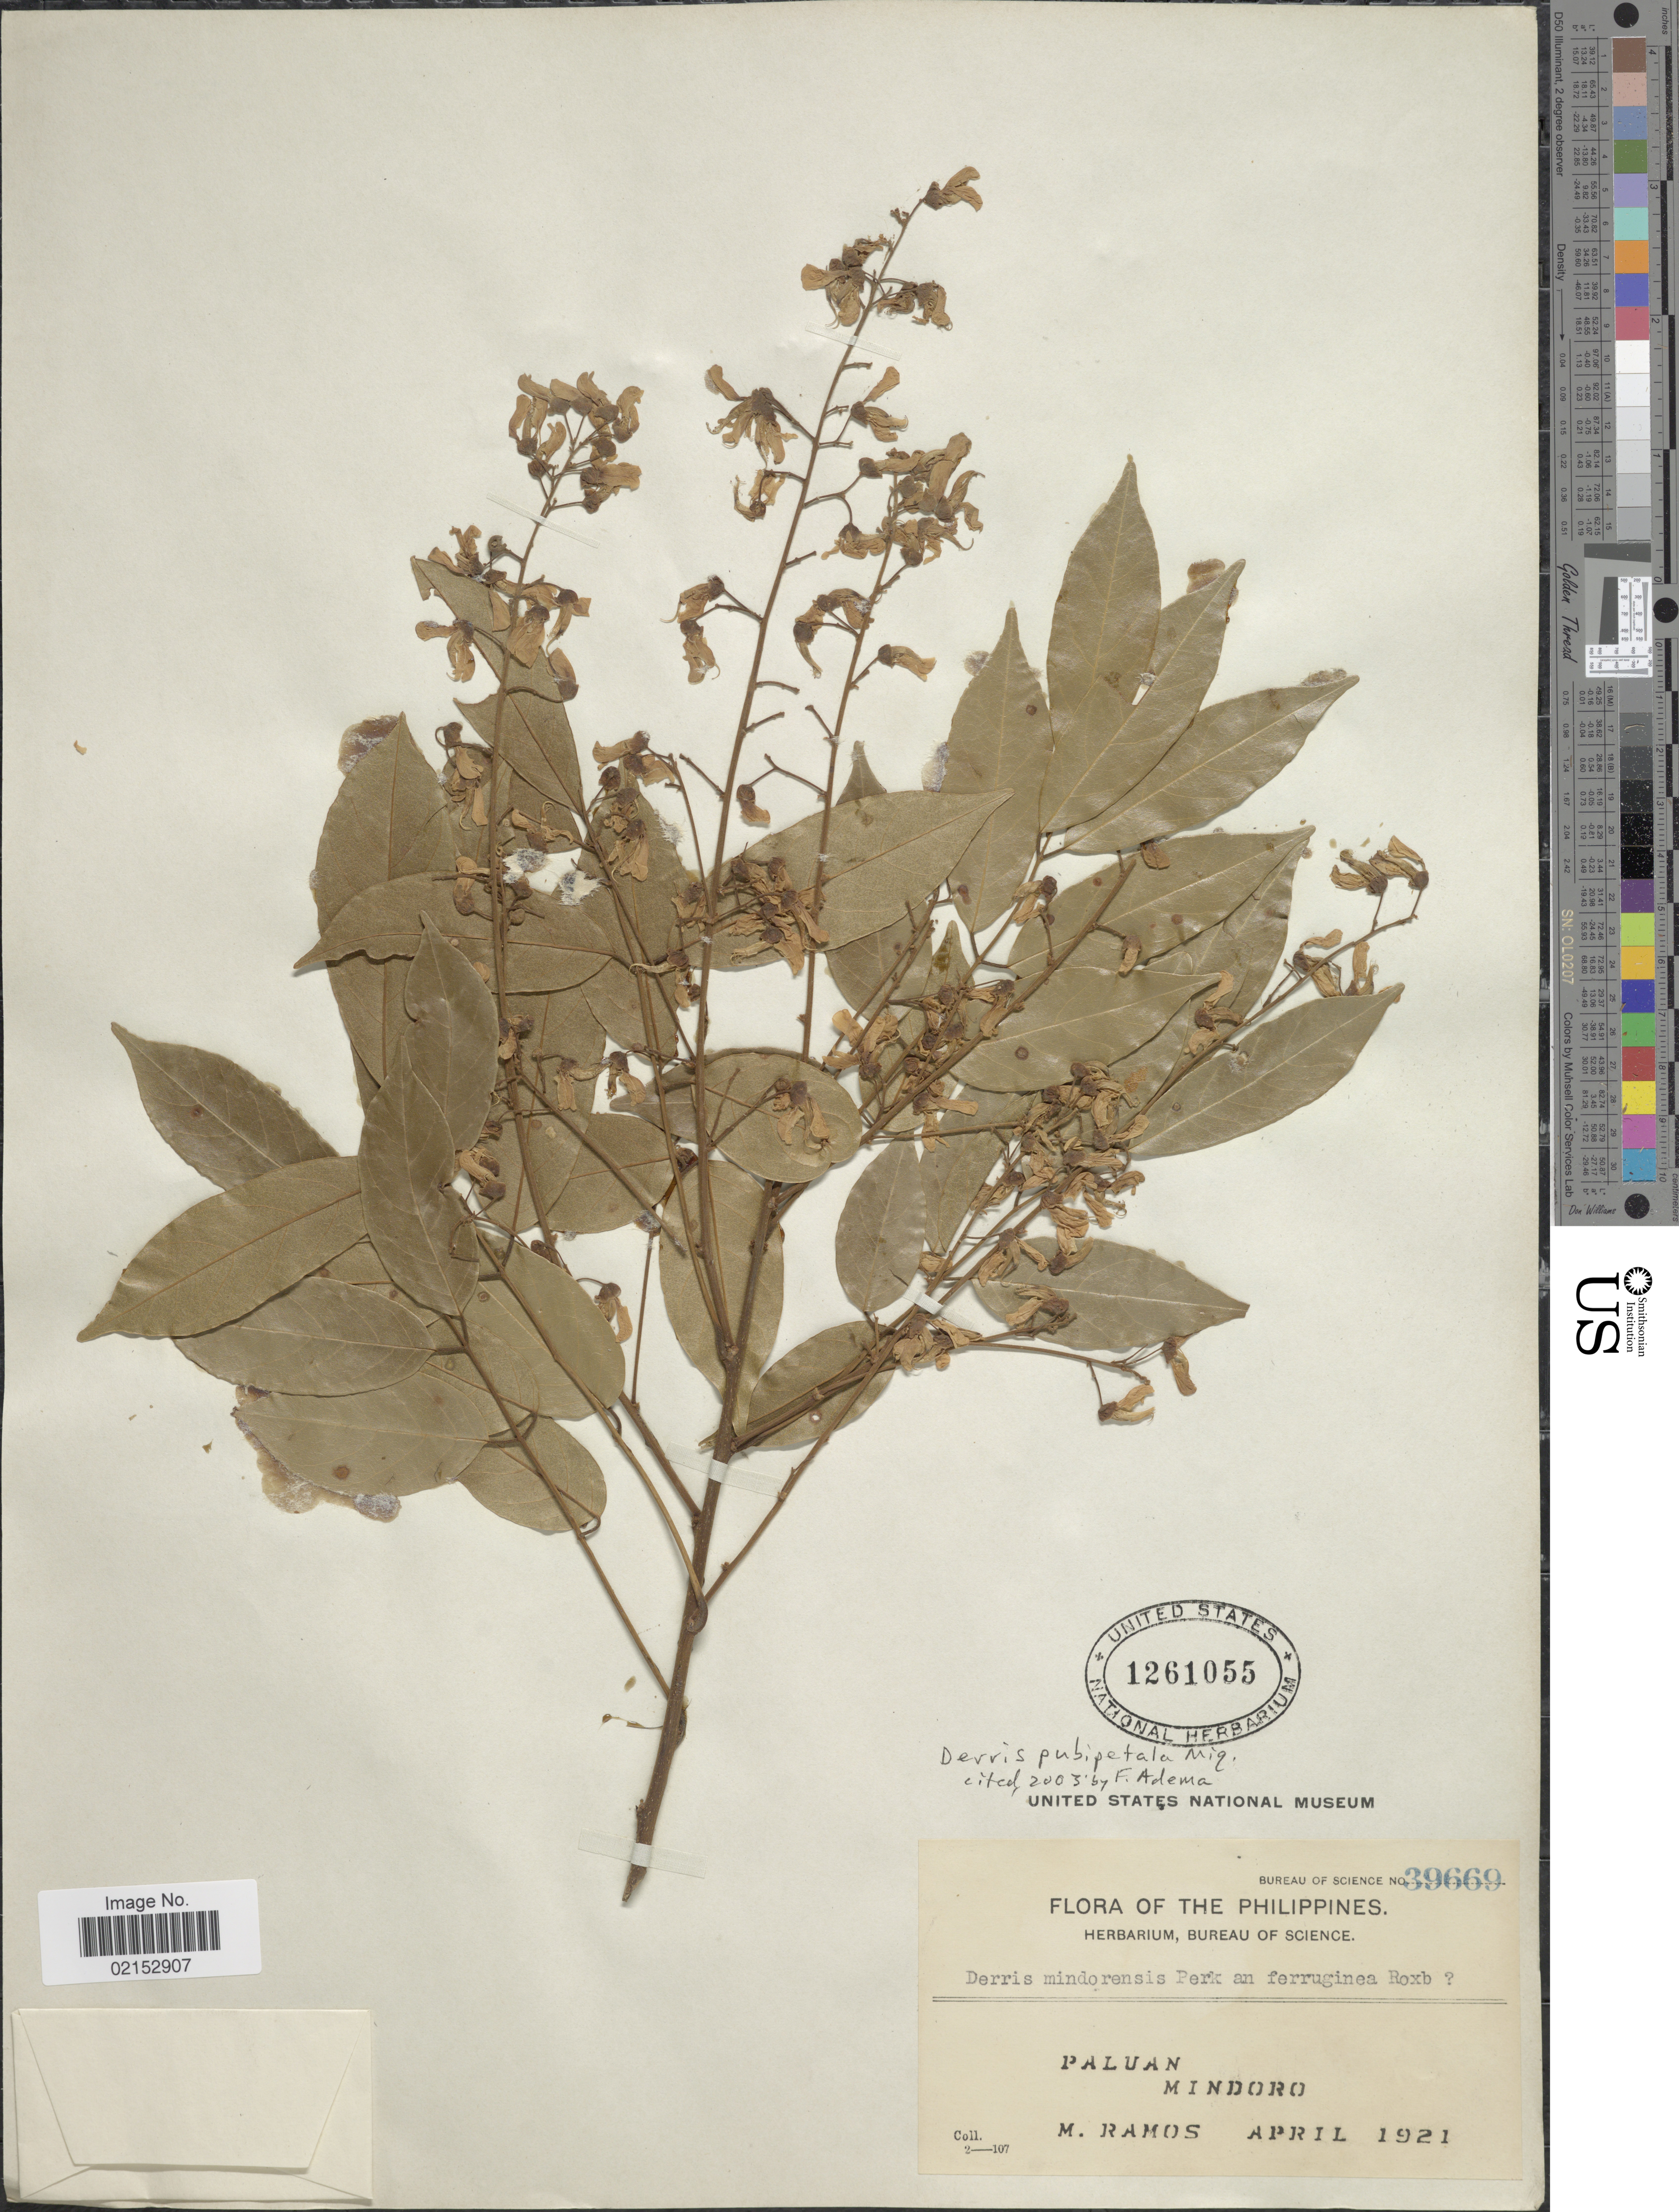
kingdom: Plantae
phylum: Tracheophyta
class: Magnoliopsida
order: Fabales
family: Fabaceae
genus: Derris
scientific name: Derris pubipetala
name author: Miq.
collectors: M. Ramos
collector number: Bureau of Science 39669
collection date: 1921-04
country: Philippines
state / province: Mimaropa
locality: Paluan, Mindoro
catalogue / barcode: US 1261055